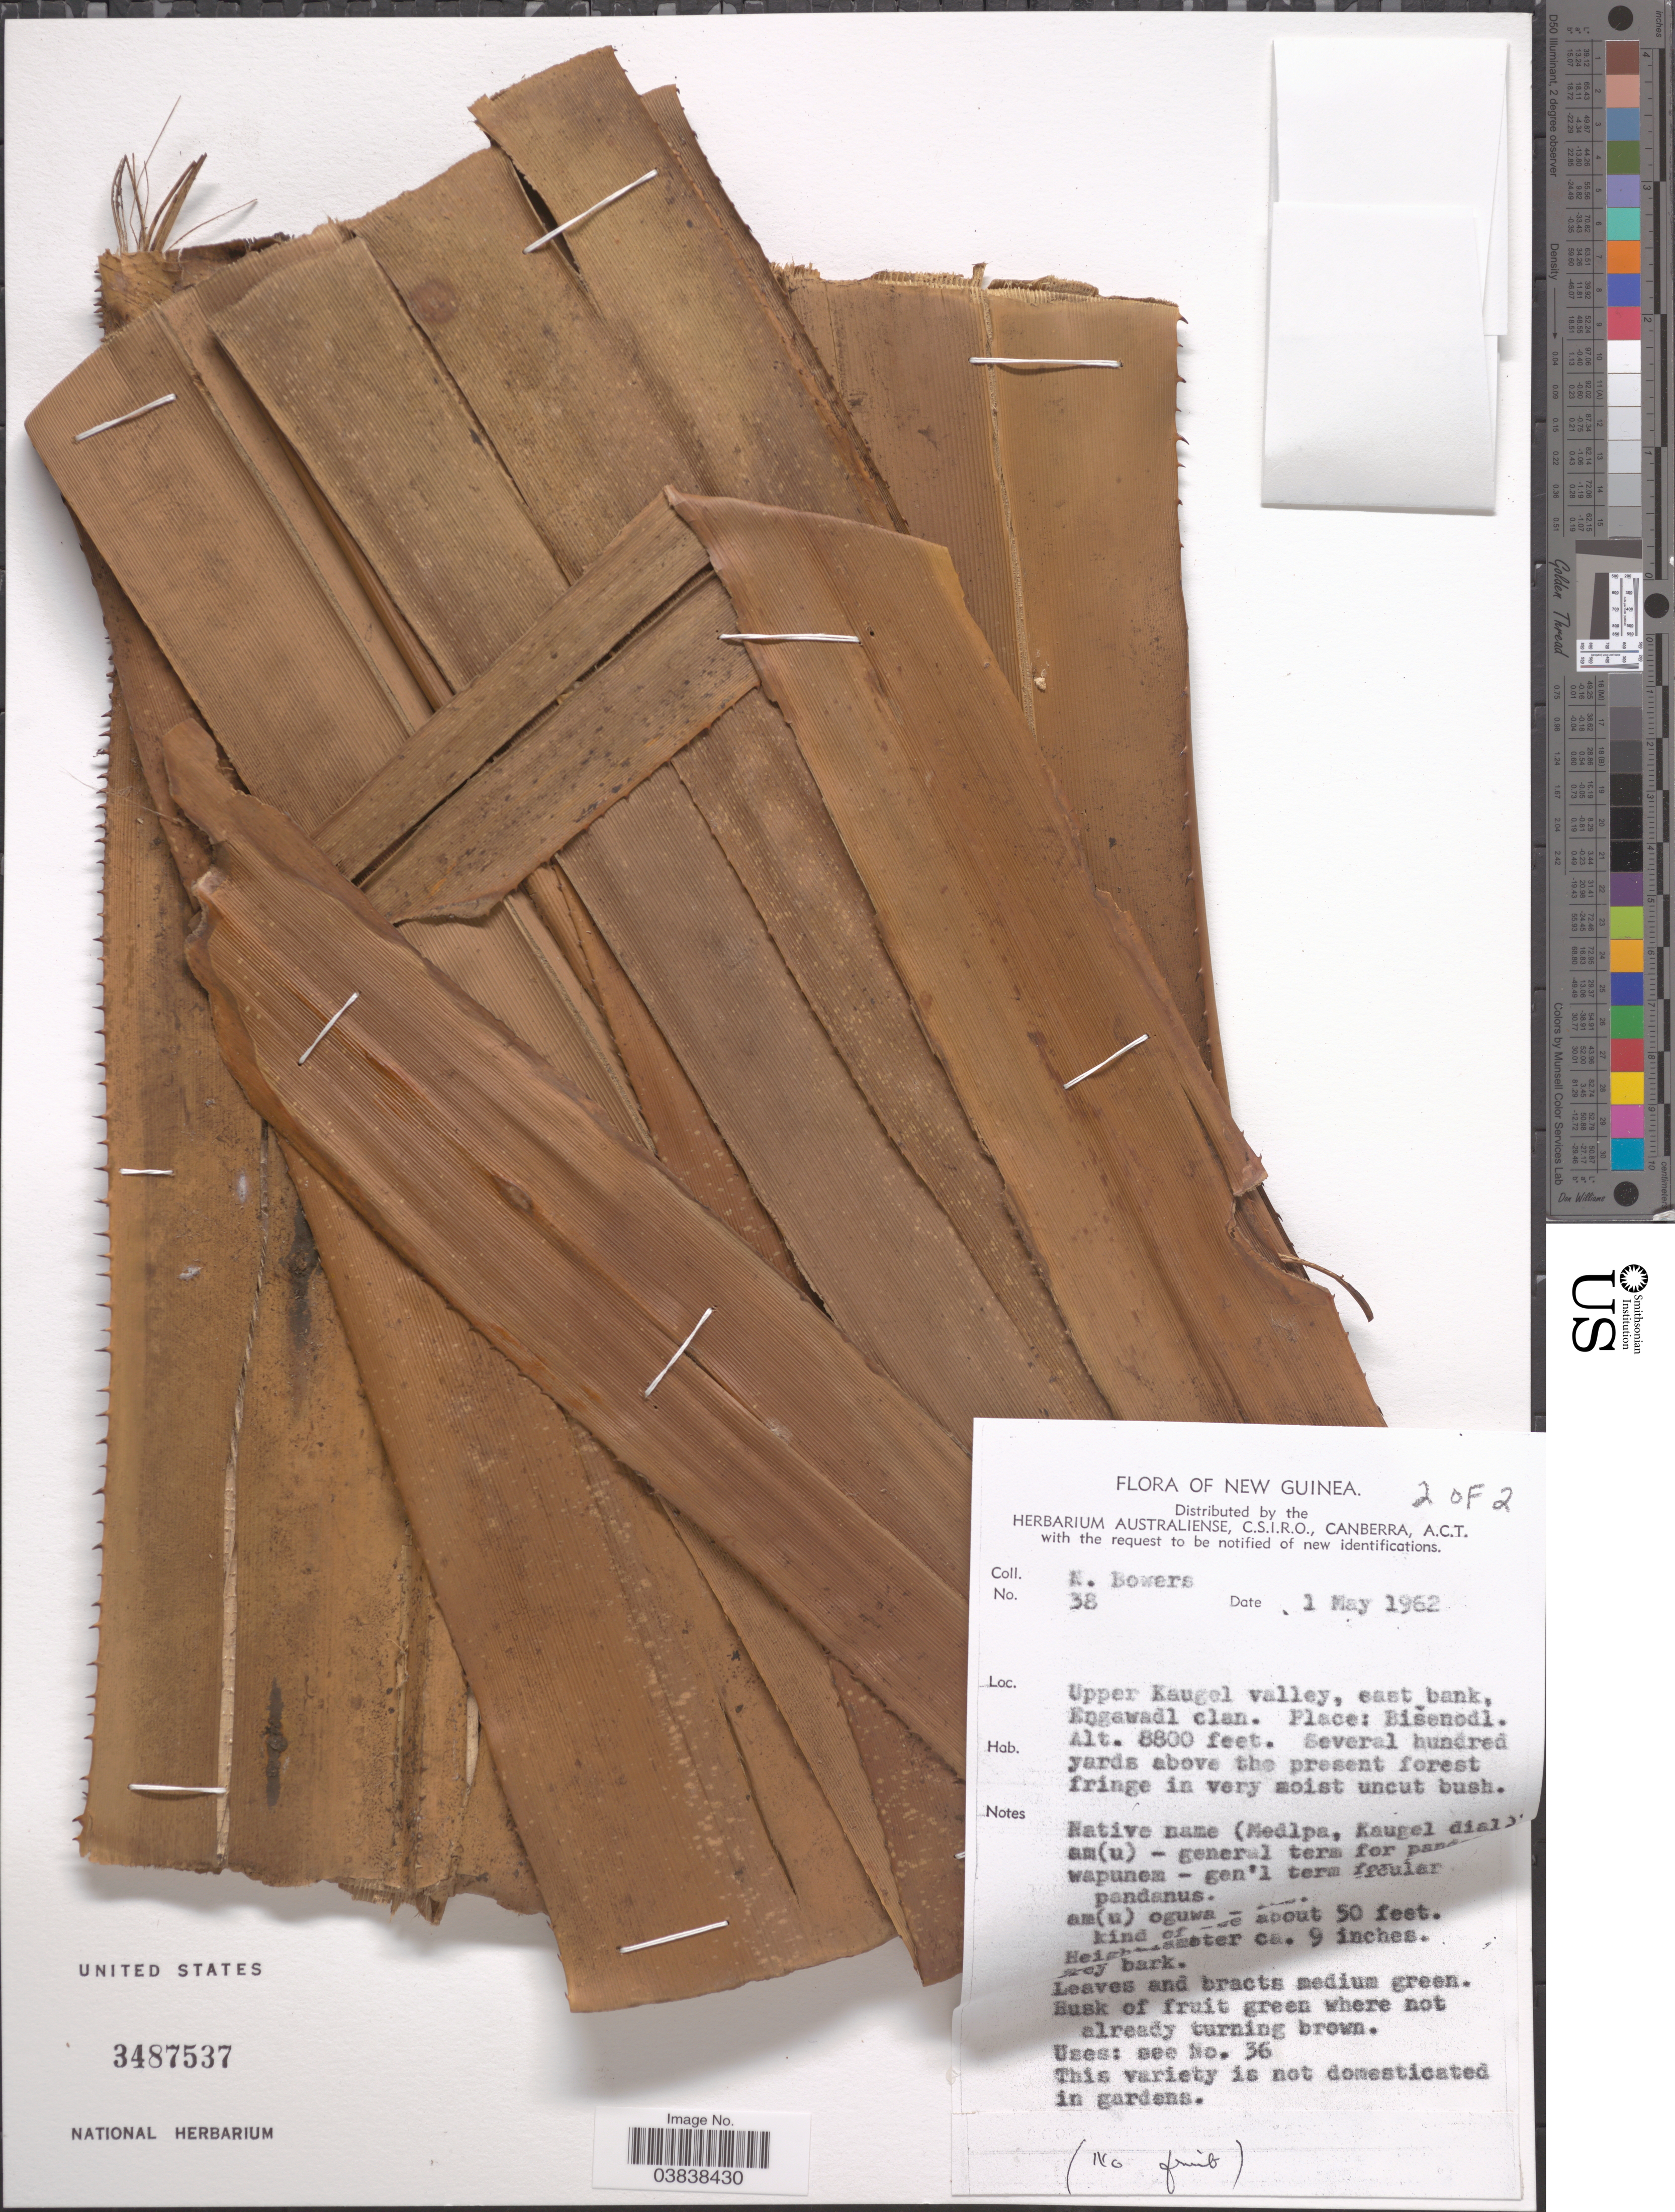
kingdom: Plantae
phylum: Tracheophyta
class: Liliopsida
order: Pandanales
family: Pandanaceae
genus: Pandanus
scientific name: Pandanus sp.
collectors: N. Bowers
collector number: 38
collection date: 1962-05-01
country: Papua New Guinea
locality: New Guinea. Upper Kaugel valley, east bank, Engawadl clan. Bišenodl.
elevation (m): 2682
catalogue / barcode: US 3487537